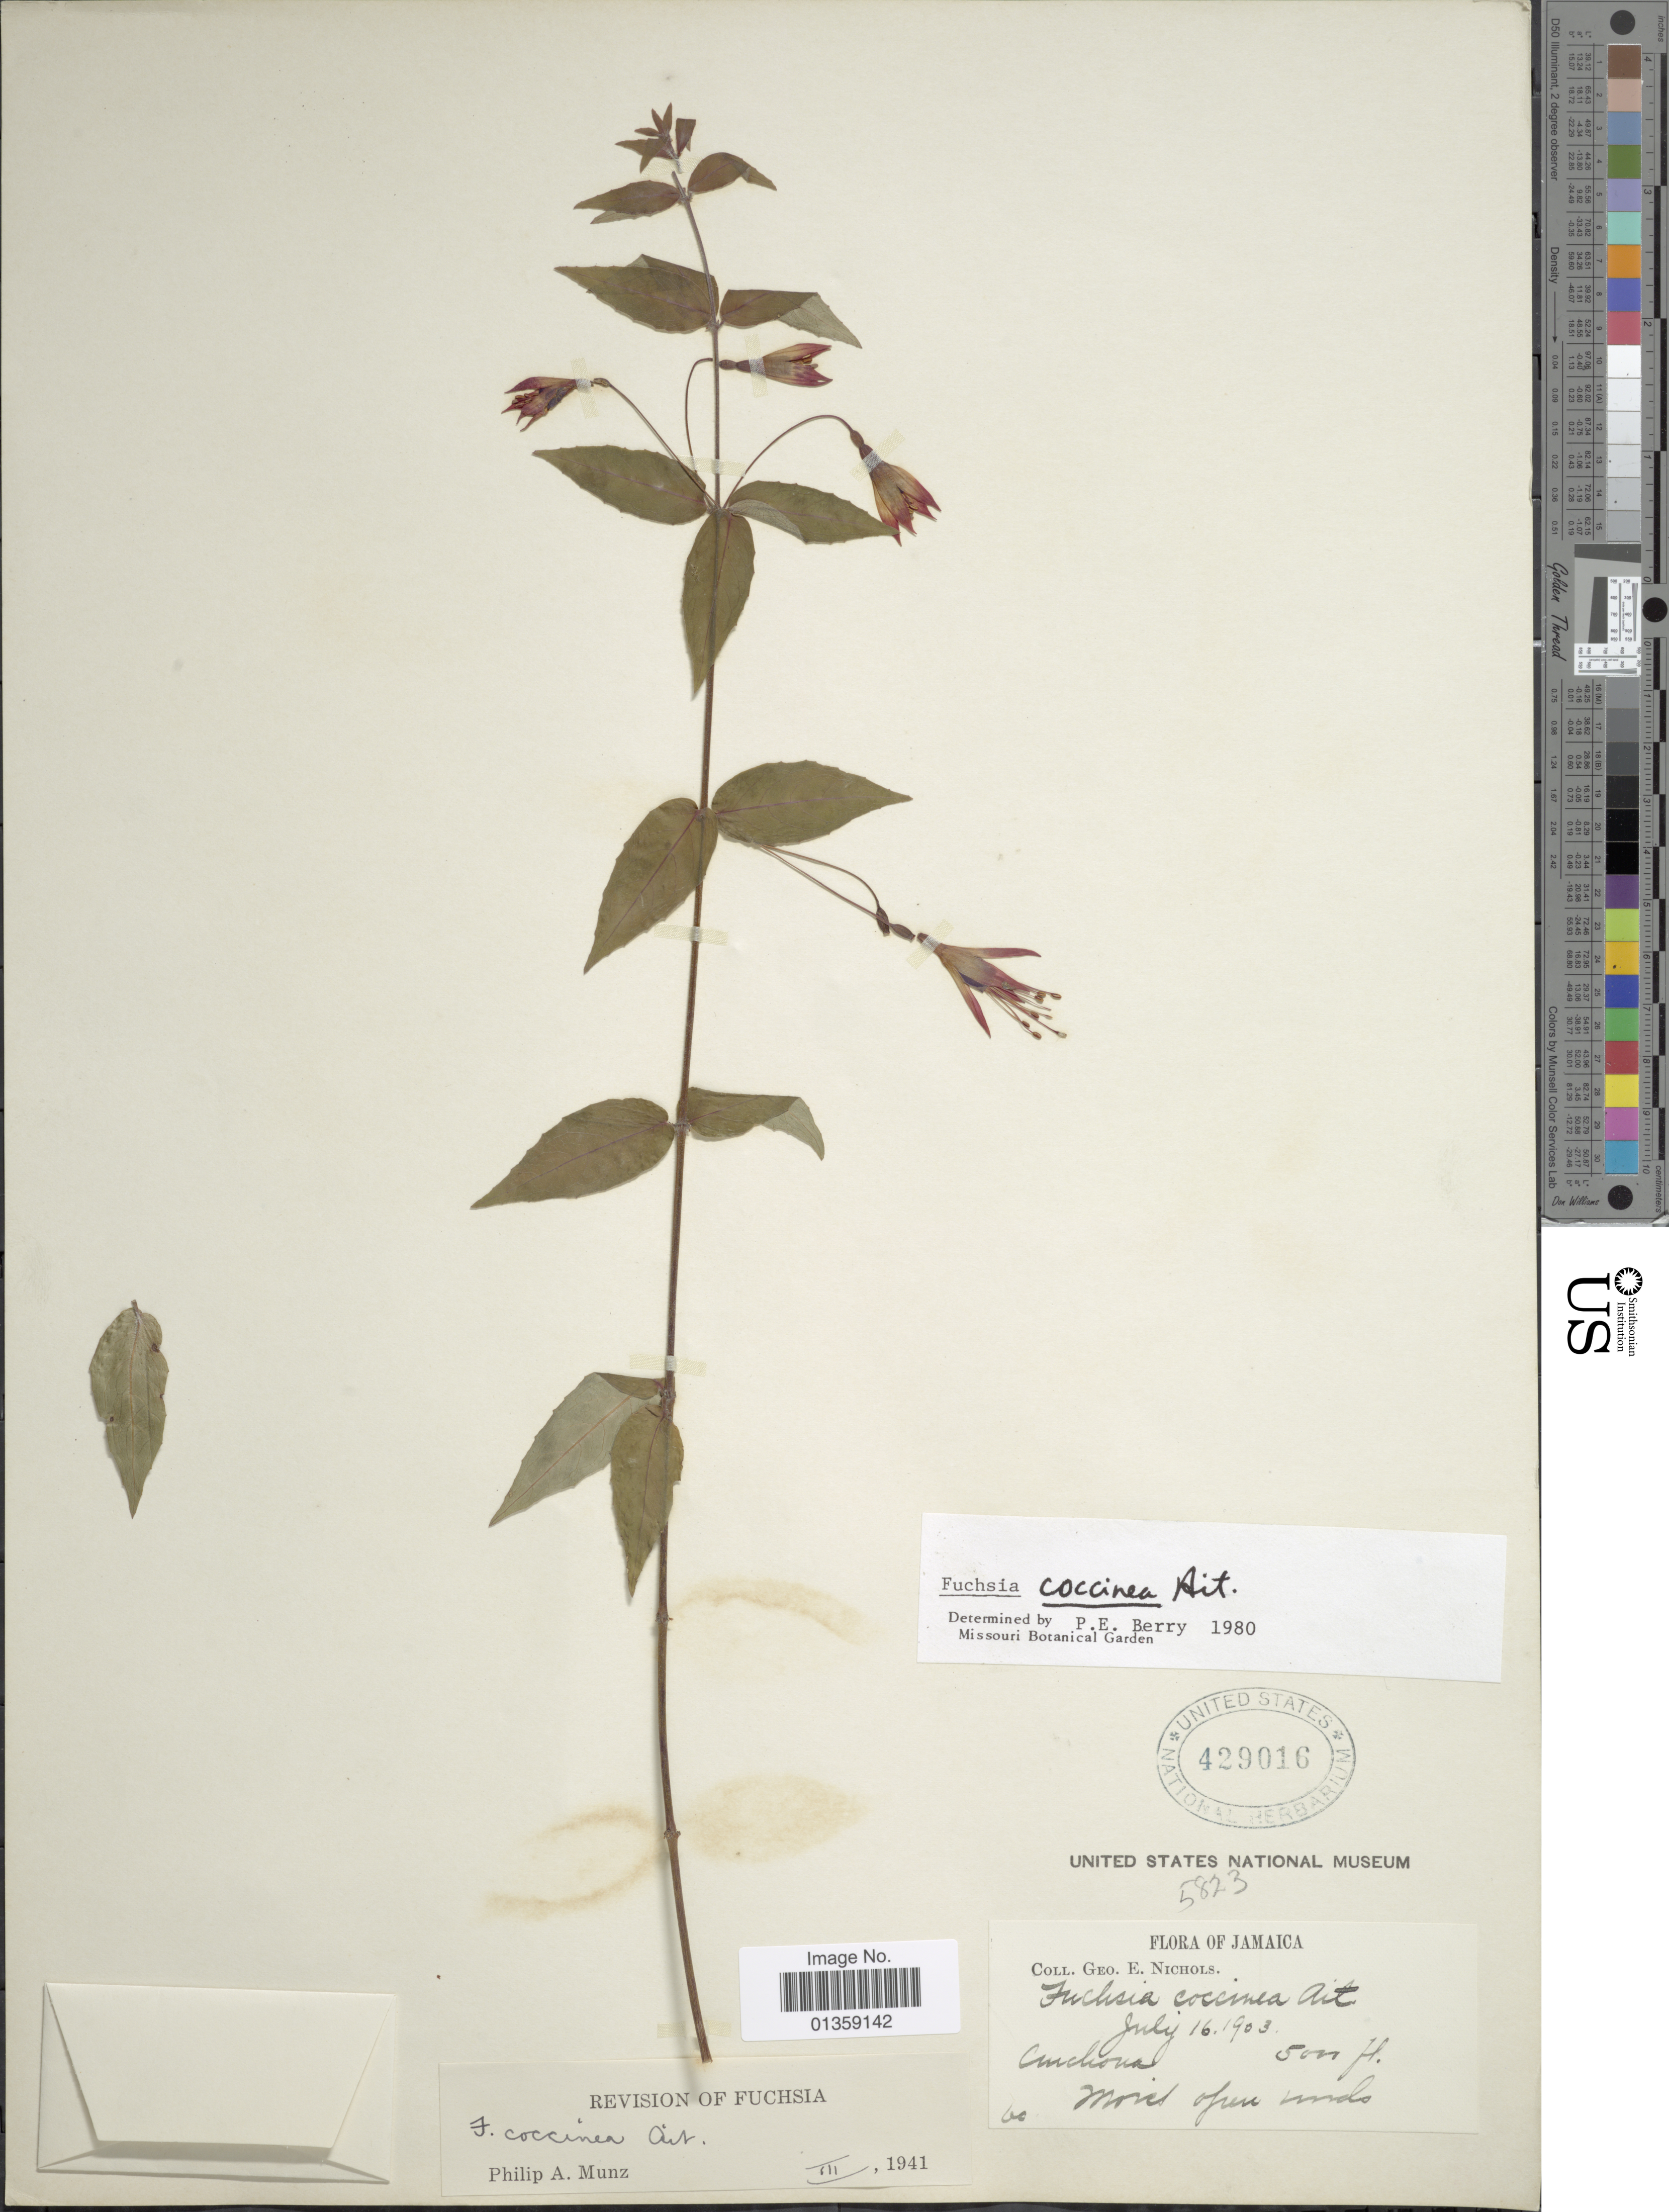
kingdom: Plantae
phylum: Tracheophyta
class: Magnoliopsida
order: Myrtales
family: Onagraceae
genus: Fuchsia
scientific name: Fuchsia coccinea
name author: Dryand.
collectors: G. E. Nichols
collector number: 5823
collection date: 1903-07-16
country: Jamaica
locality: Cinchona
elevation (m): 1524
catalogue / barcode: US 429016